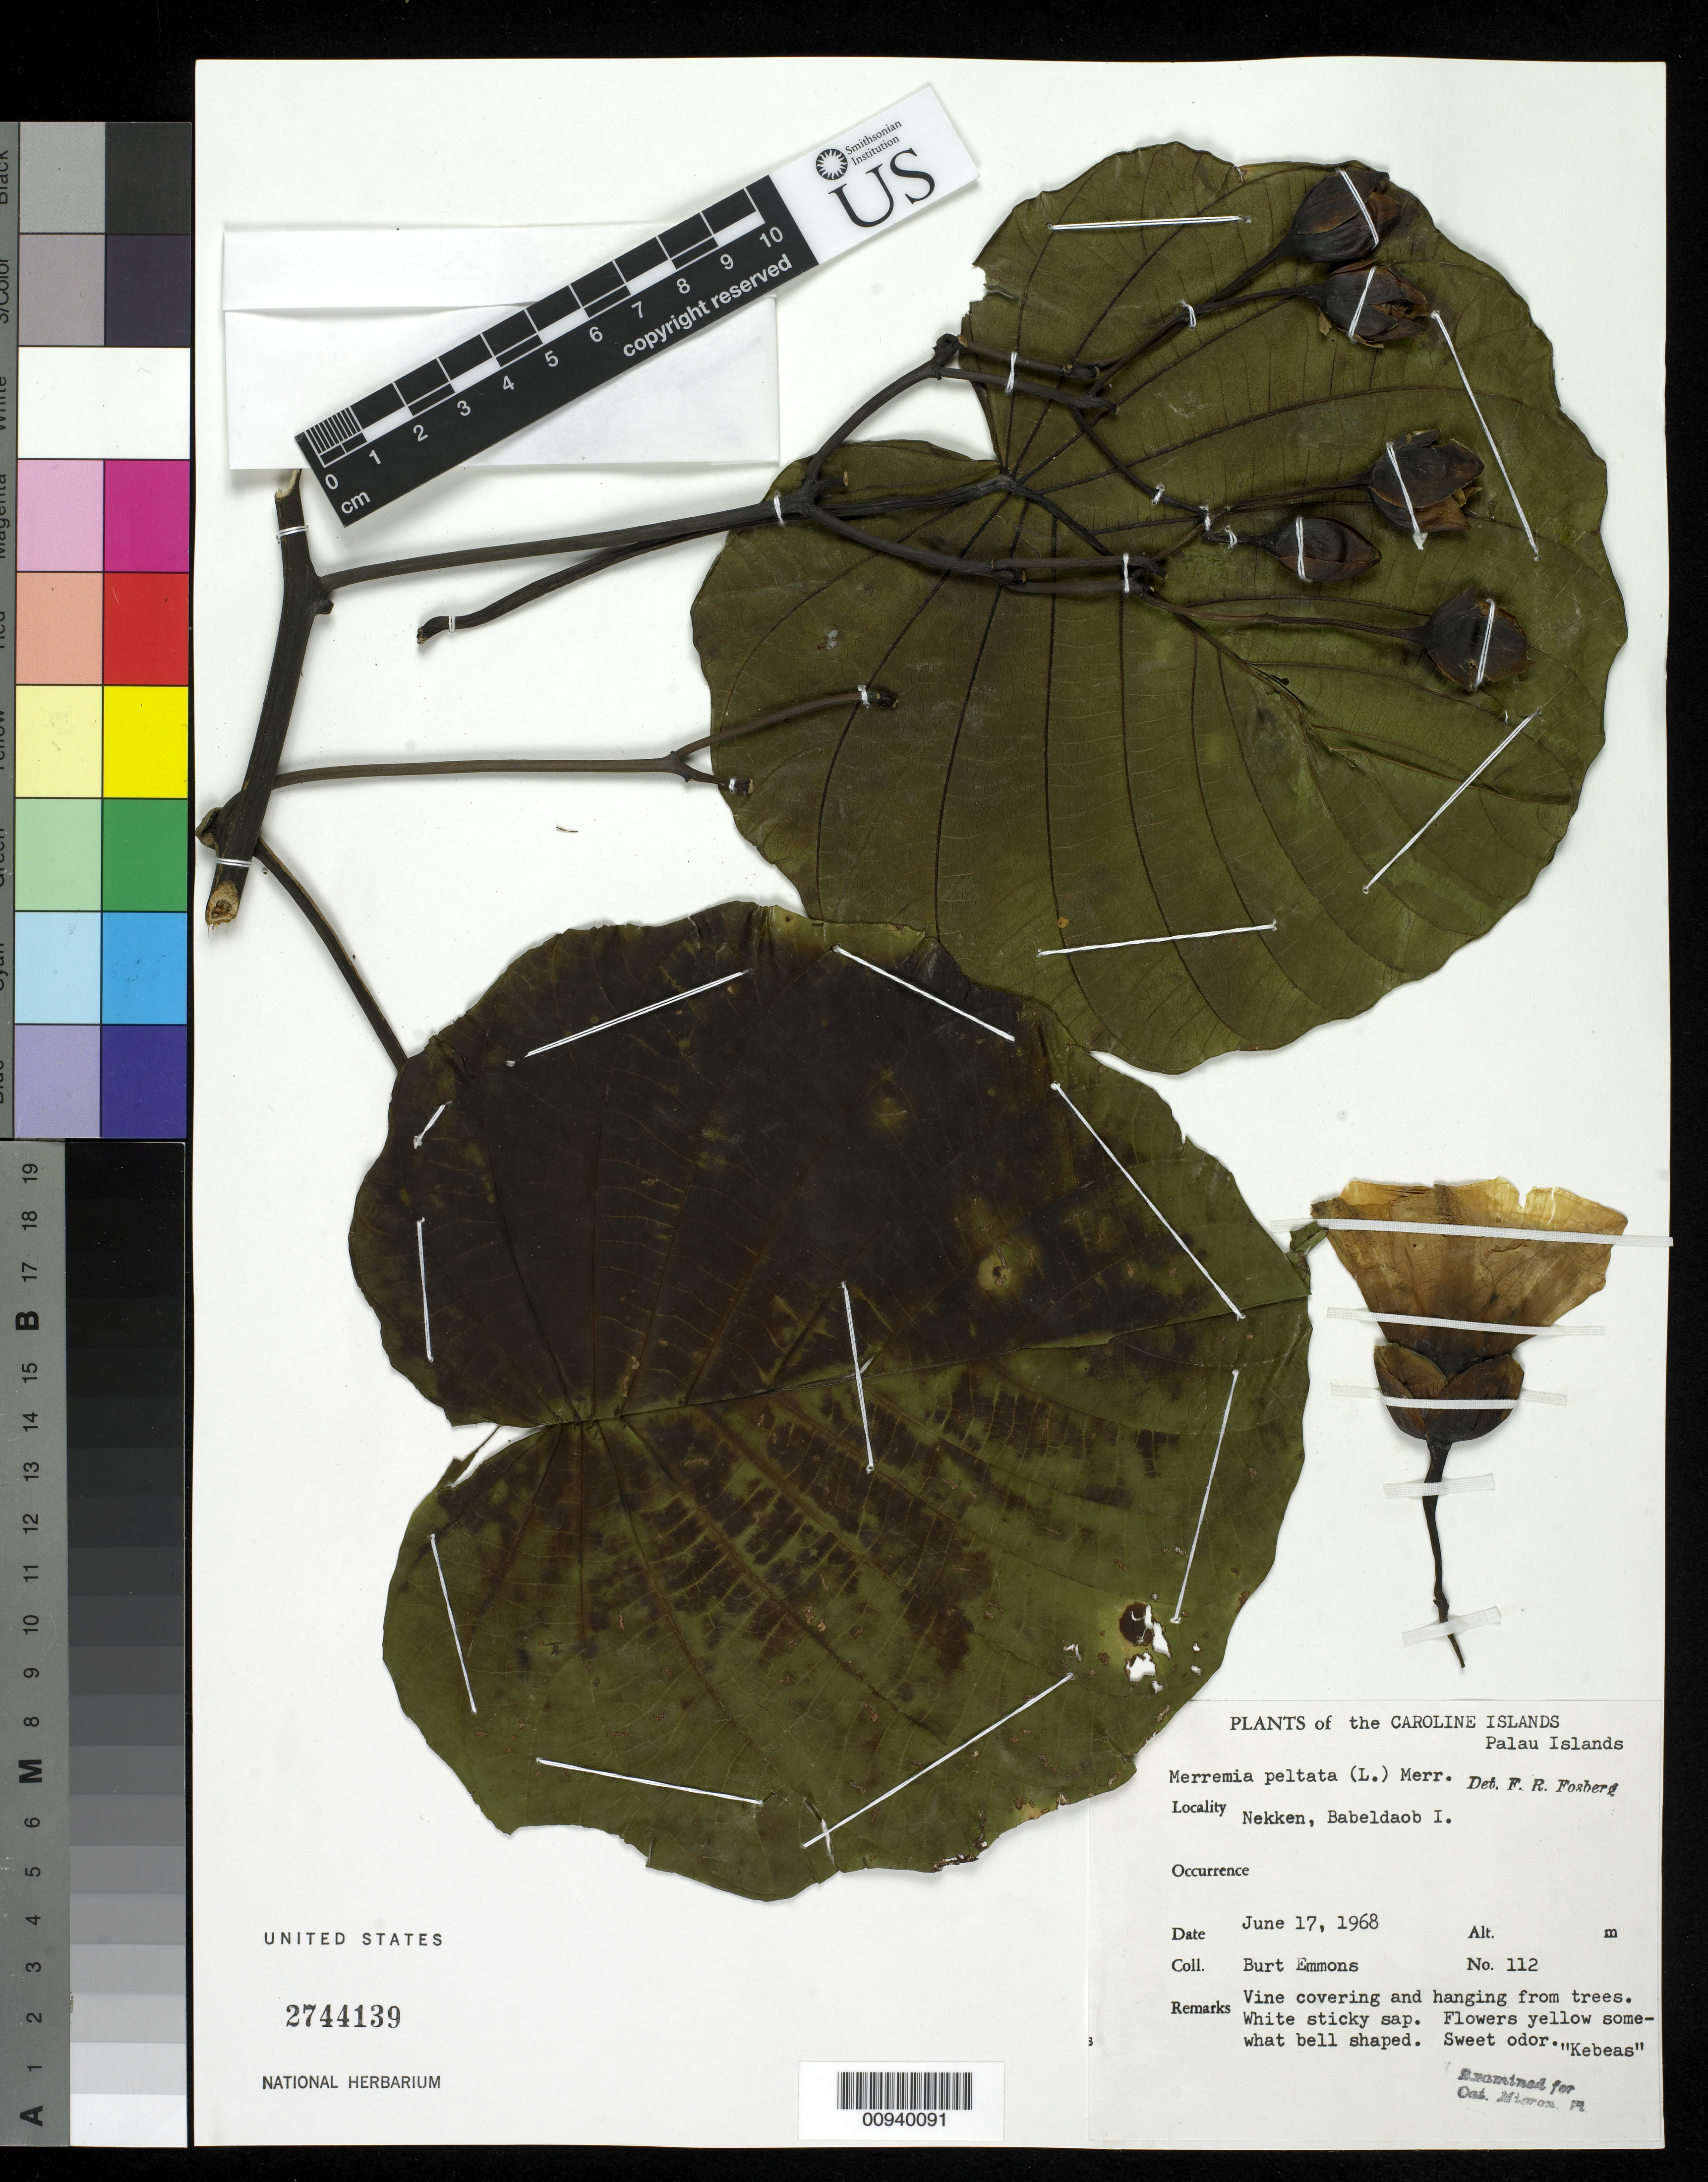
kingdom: Plantae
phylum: Tracheophyta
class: Magnoliopsida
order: Solanales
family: Convolvulaceae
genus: Decalobanthus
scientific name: Decalobanthus peltatus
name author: (L.) A. R. Simões & Staples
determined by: Wagner, W. L., (BOT), Smithsonian Institution - National Museum of Natural History (UNITED STATES)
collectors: B. Emmons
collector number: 112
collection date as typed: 17 Jun 1968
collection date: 1968-06-17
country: Palau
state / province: Aimeliik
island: Babeldaob [Babelthuap]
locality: Nekken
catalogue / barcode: US 2744139